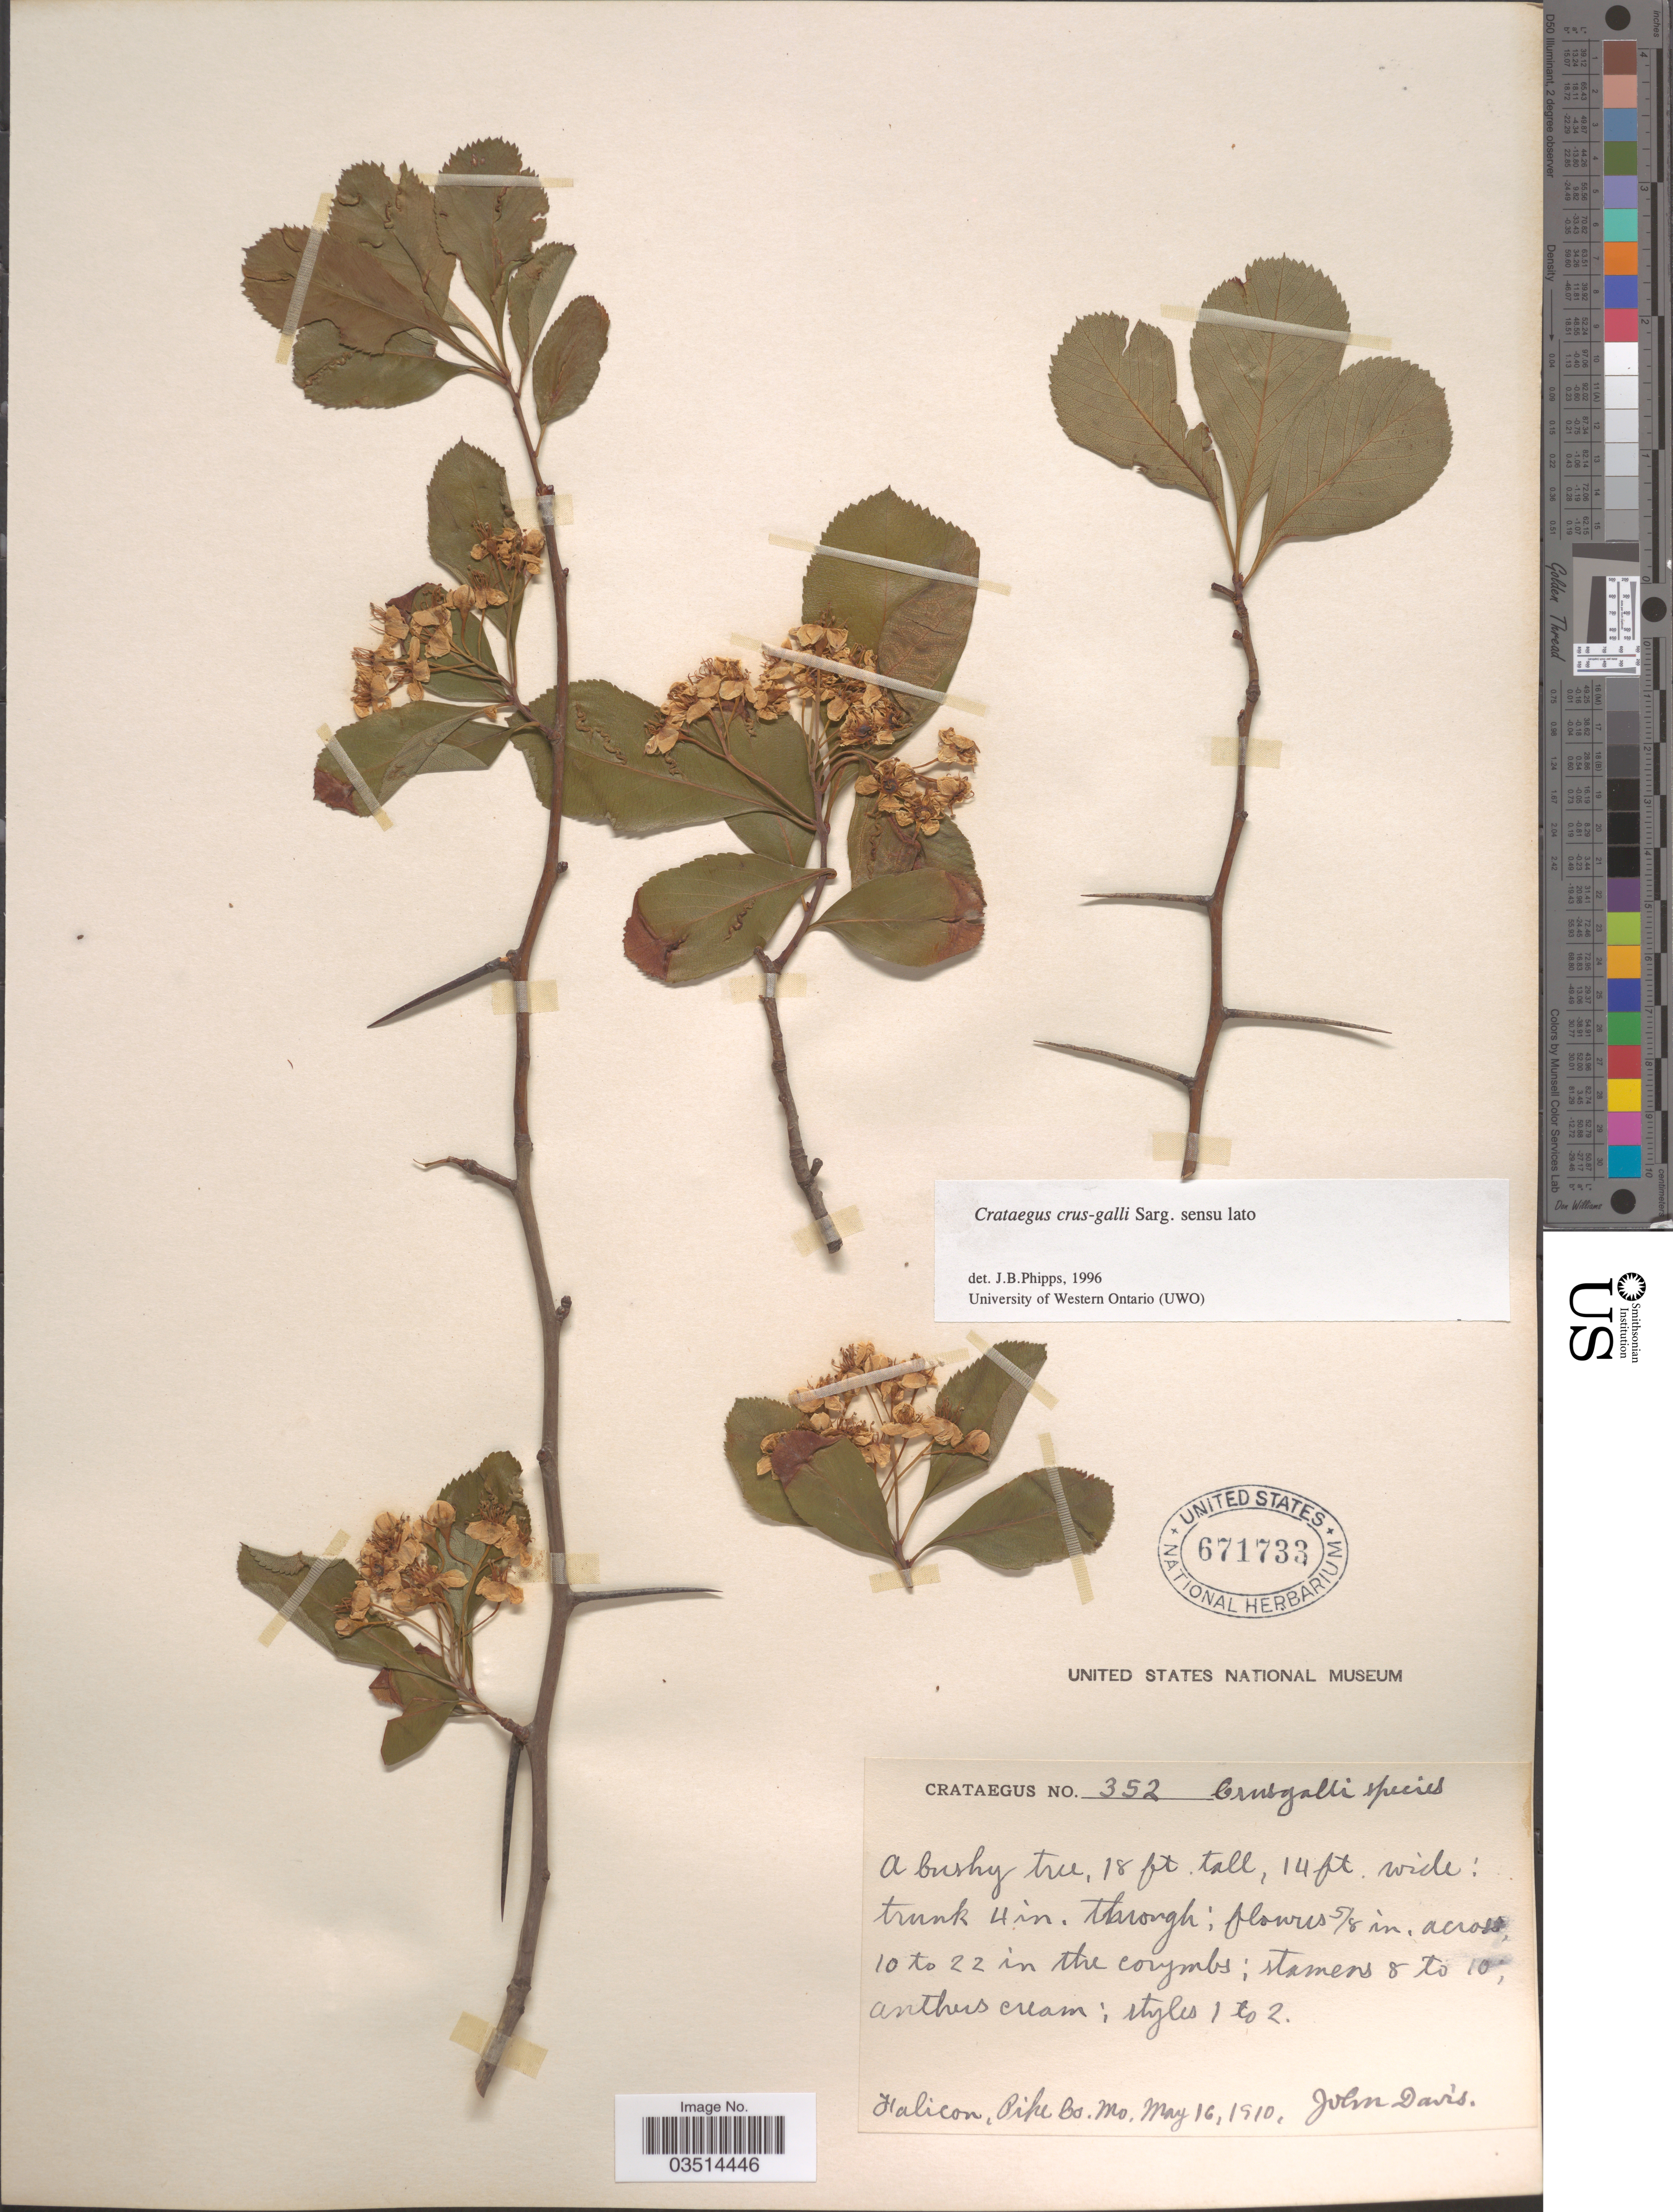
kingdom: Plantae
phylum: Tracheophyta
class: Magnoliopsida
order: Rosales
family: Rosaceae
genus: Crataegus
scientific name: Crataegus crus-galli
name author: L.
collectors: J. Davis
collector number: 352?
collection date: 1910-05-16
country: United States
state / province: Missouri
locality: Halicon, Pike Co.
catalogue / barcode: US 671733